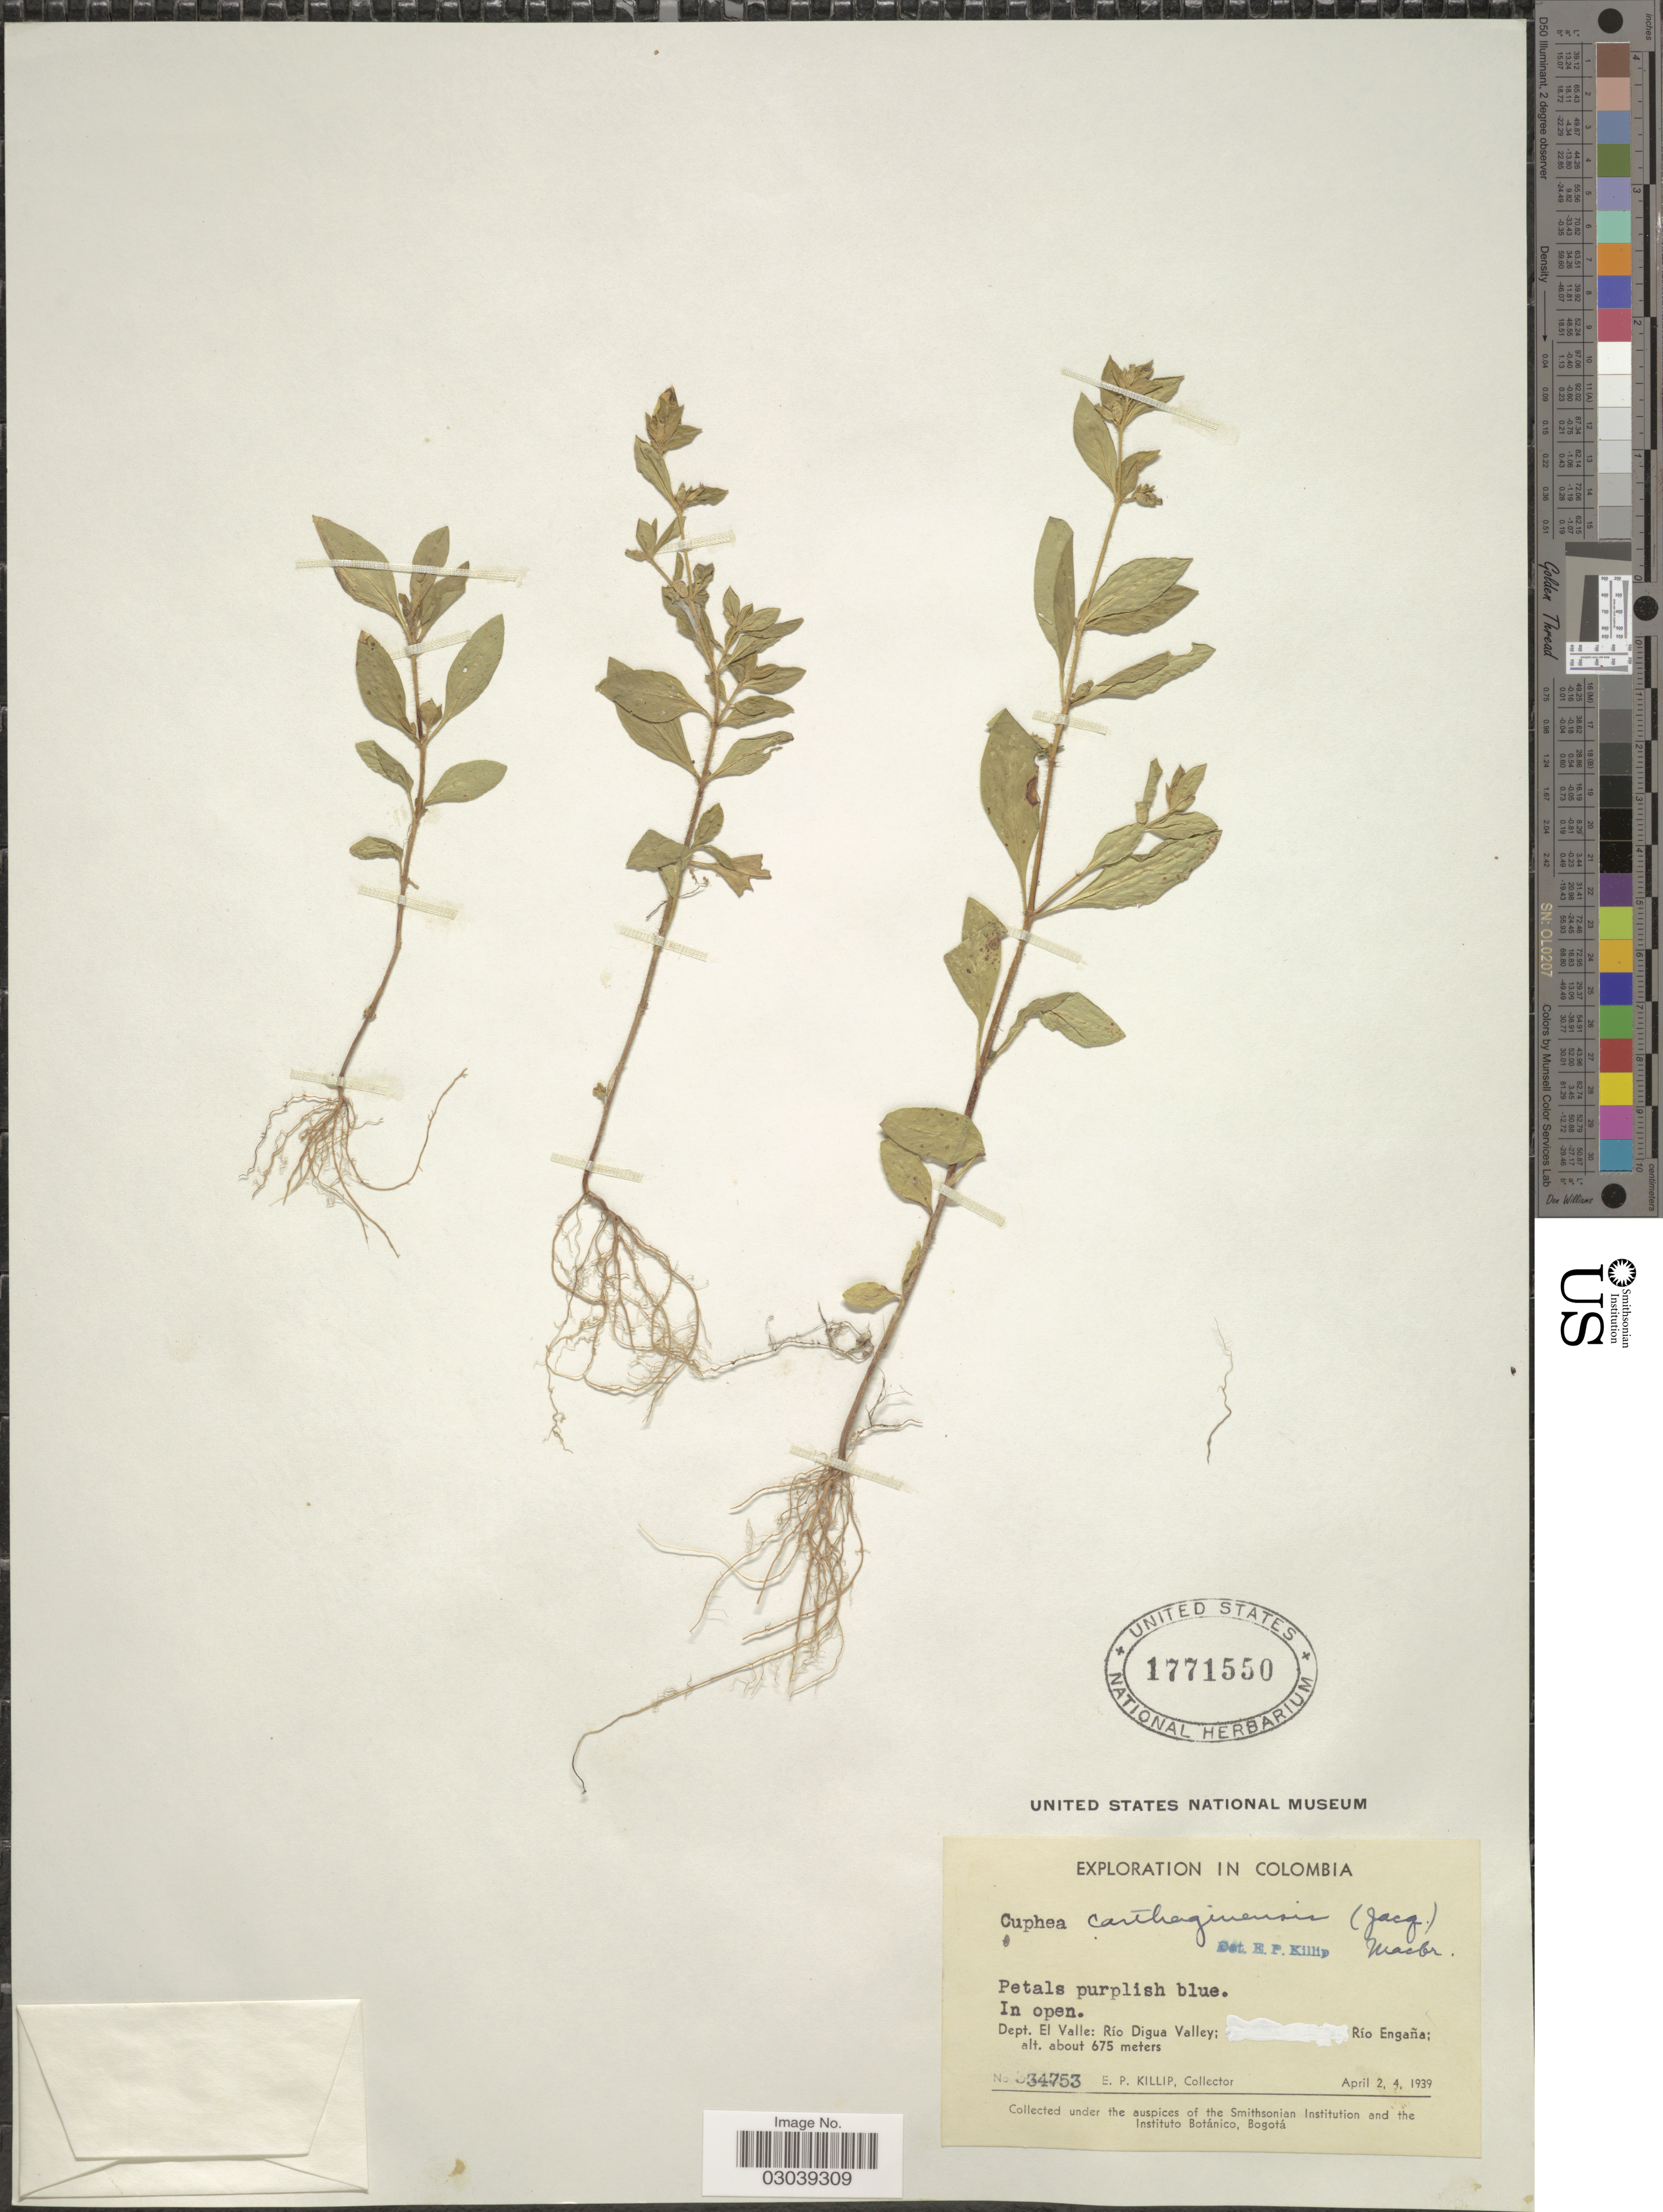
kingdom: Plantae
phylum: Tracheophyta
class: Magnoliopsida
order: Myrtales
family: Lythraceae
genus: Cuphea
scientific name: Cuphea carthagenensis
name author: (Jacq.) J.F. Macbr.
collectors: E. P. Killip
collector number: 334753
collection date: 1939-04-02/1939-04-04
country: Colombia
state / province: Valle del Cauca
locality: Dept. El Valle: Río Digua Valley: Río Engaña.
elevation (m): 675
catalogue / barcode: US 1771550